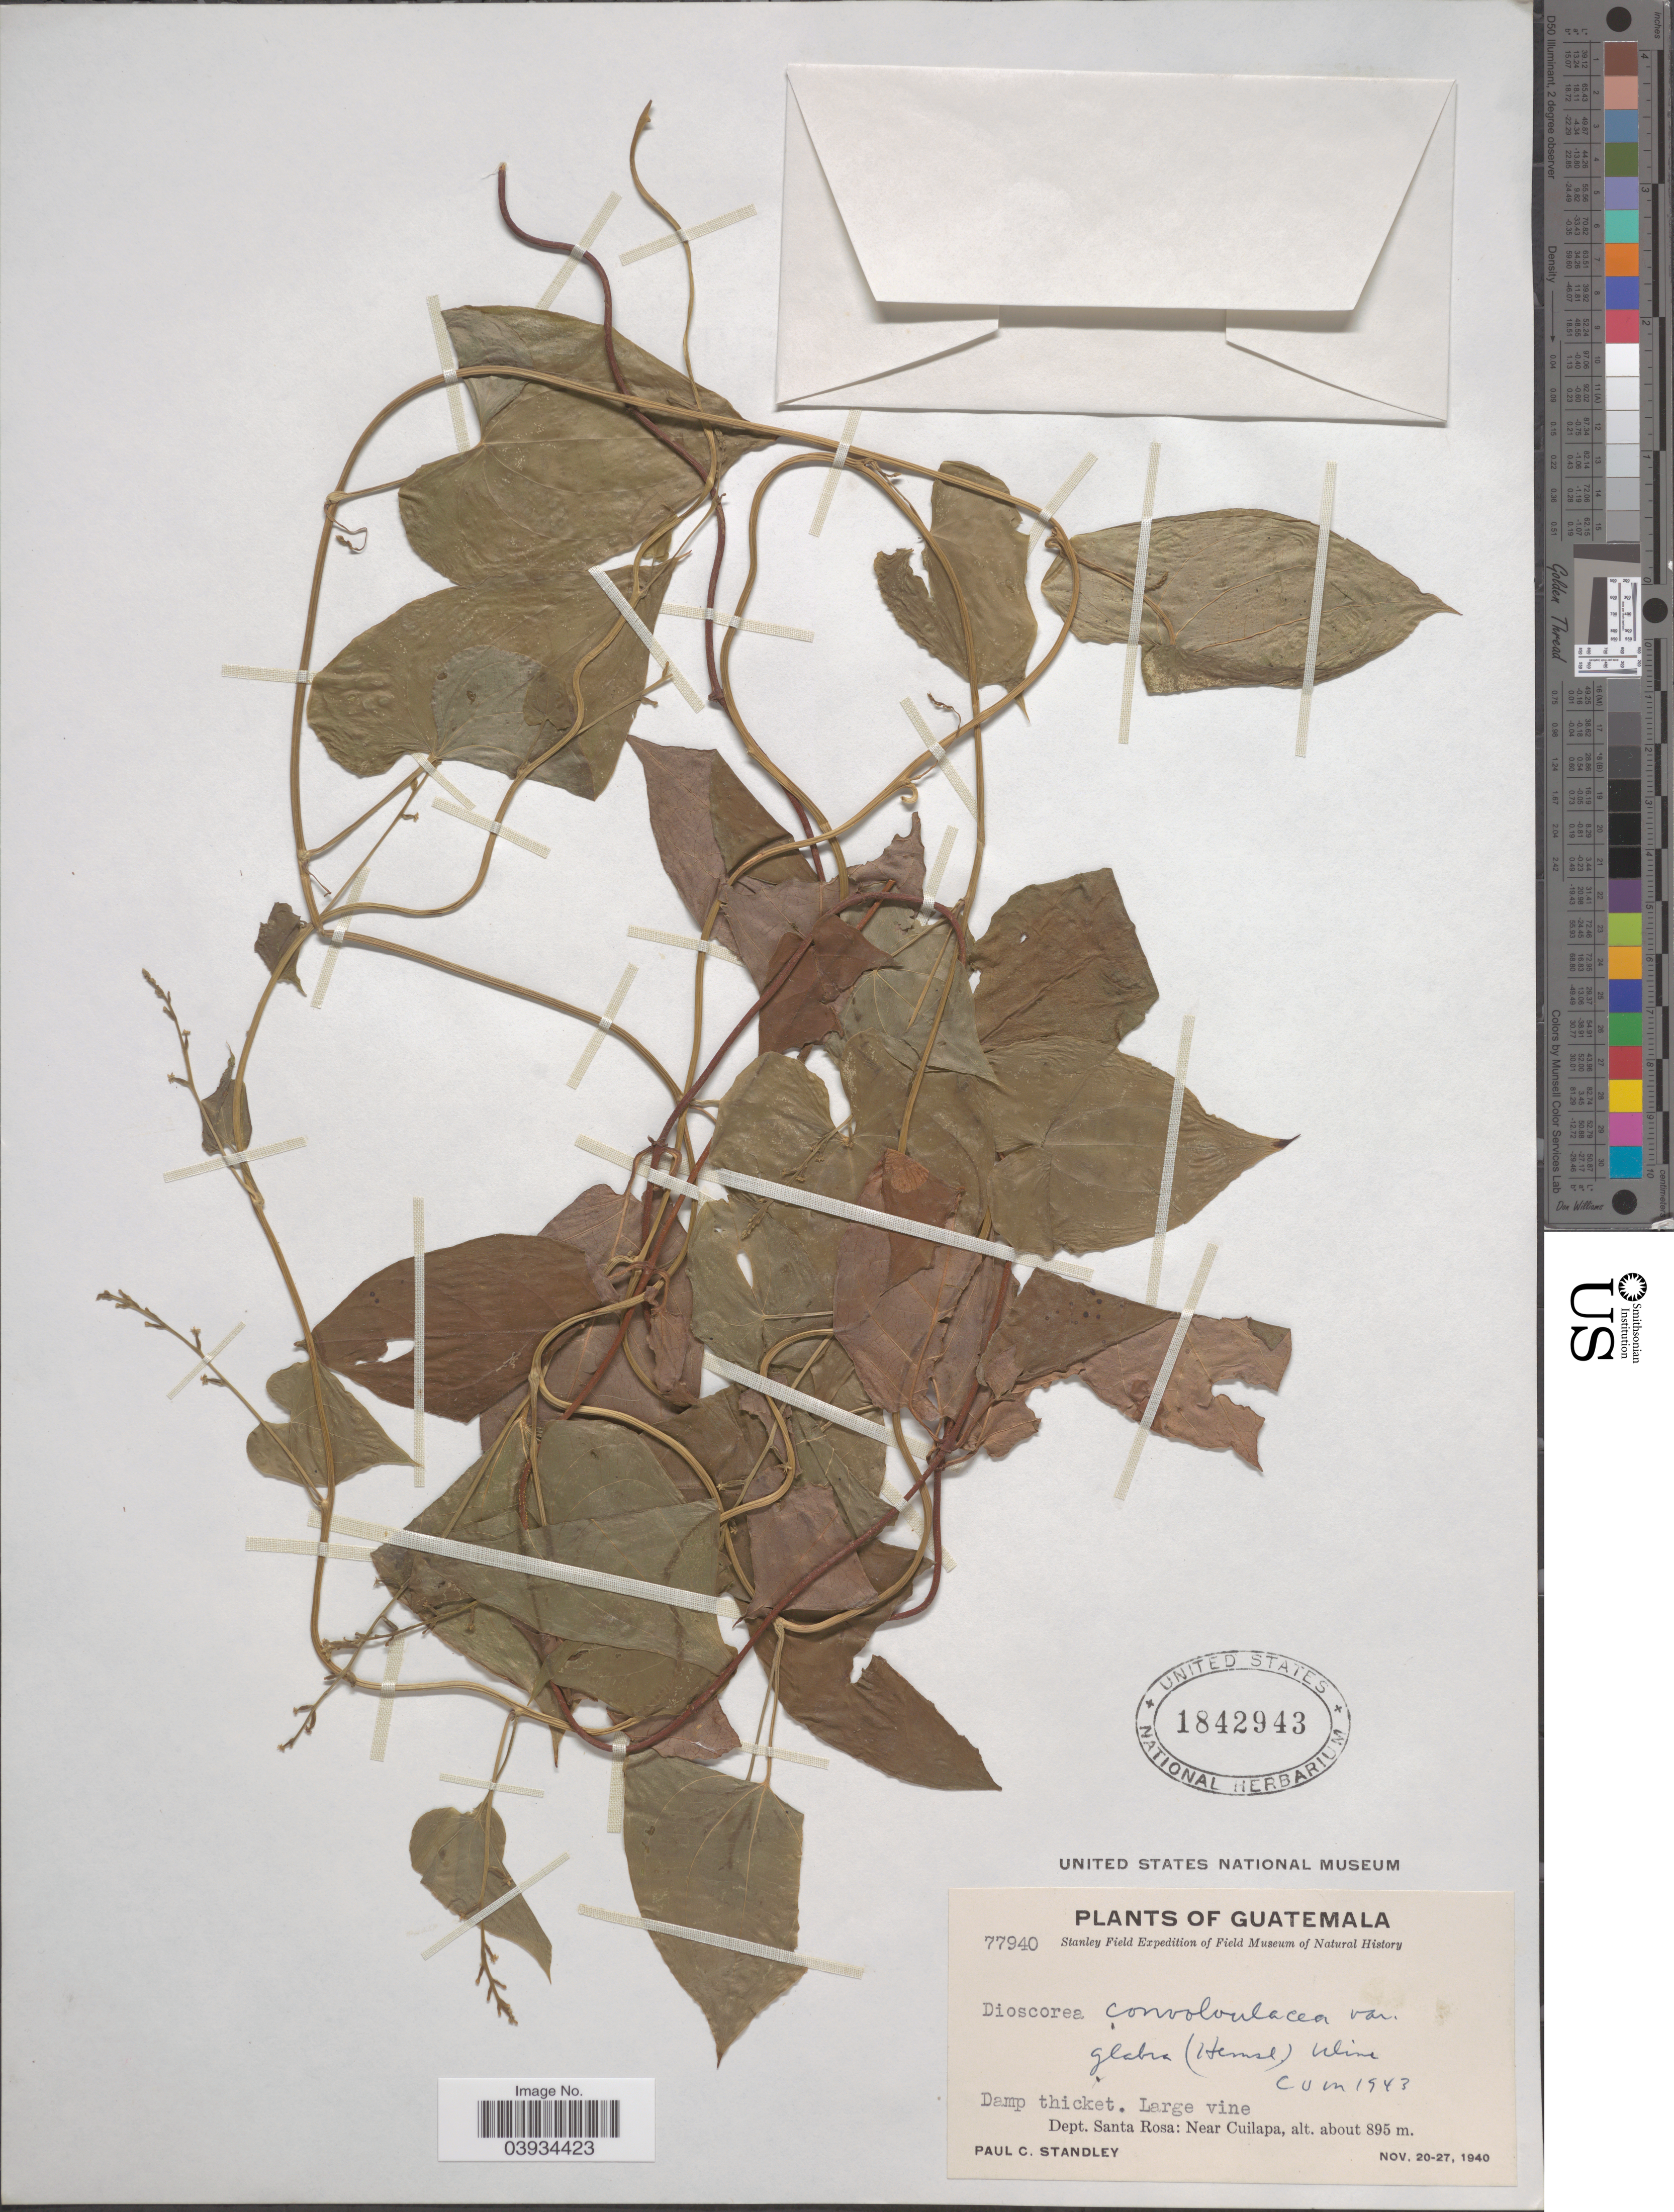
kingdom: Plantae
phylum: Tracheophyta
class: Liliopsida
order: Dioscoreales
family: Dioscoreaceae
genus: Dioscorea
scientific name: Dioscorea convolvulacea var. glabra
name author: (Hemsl.) Uline ex R. Knuth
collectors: P. C. Standley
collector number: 77940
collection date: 1940-11-20/1940-11-27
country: Guatemala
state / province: Santa Rosa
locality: Dept. Santa Rosa: Near Cuilapa.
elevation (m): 895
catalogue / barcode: US 1842943